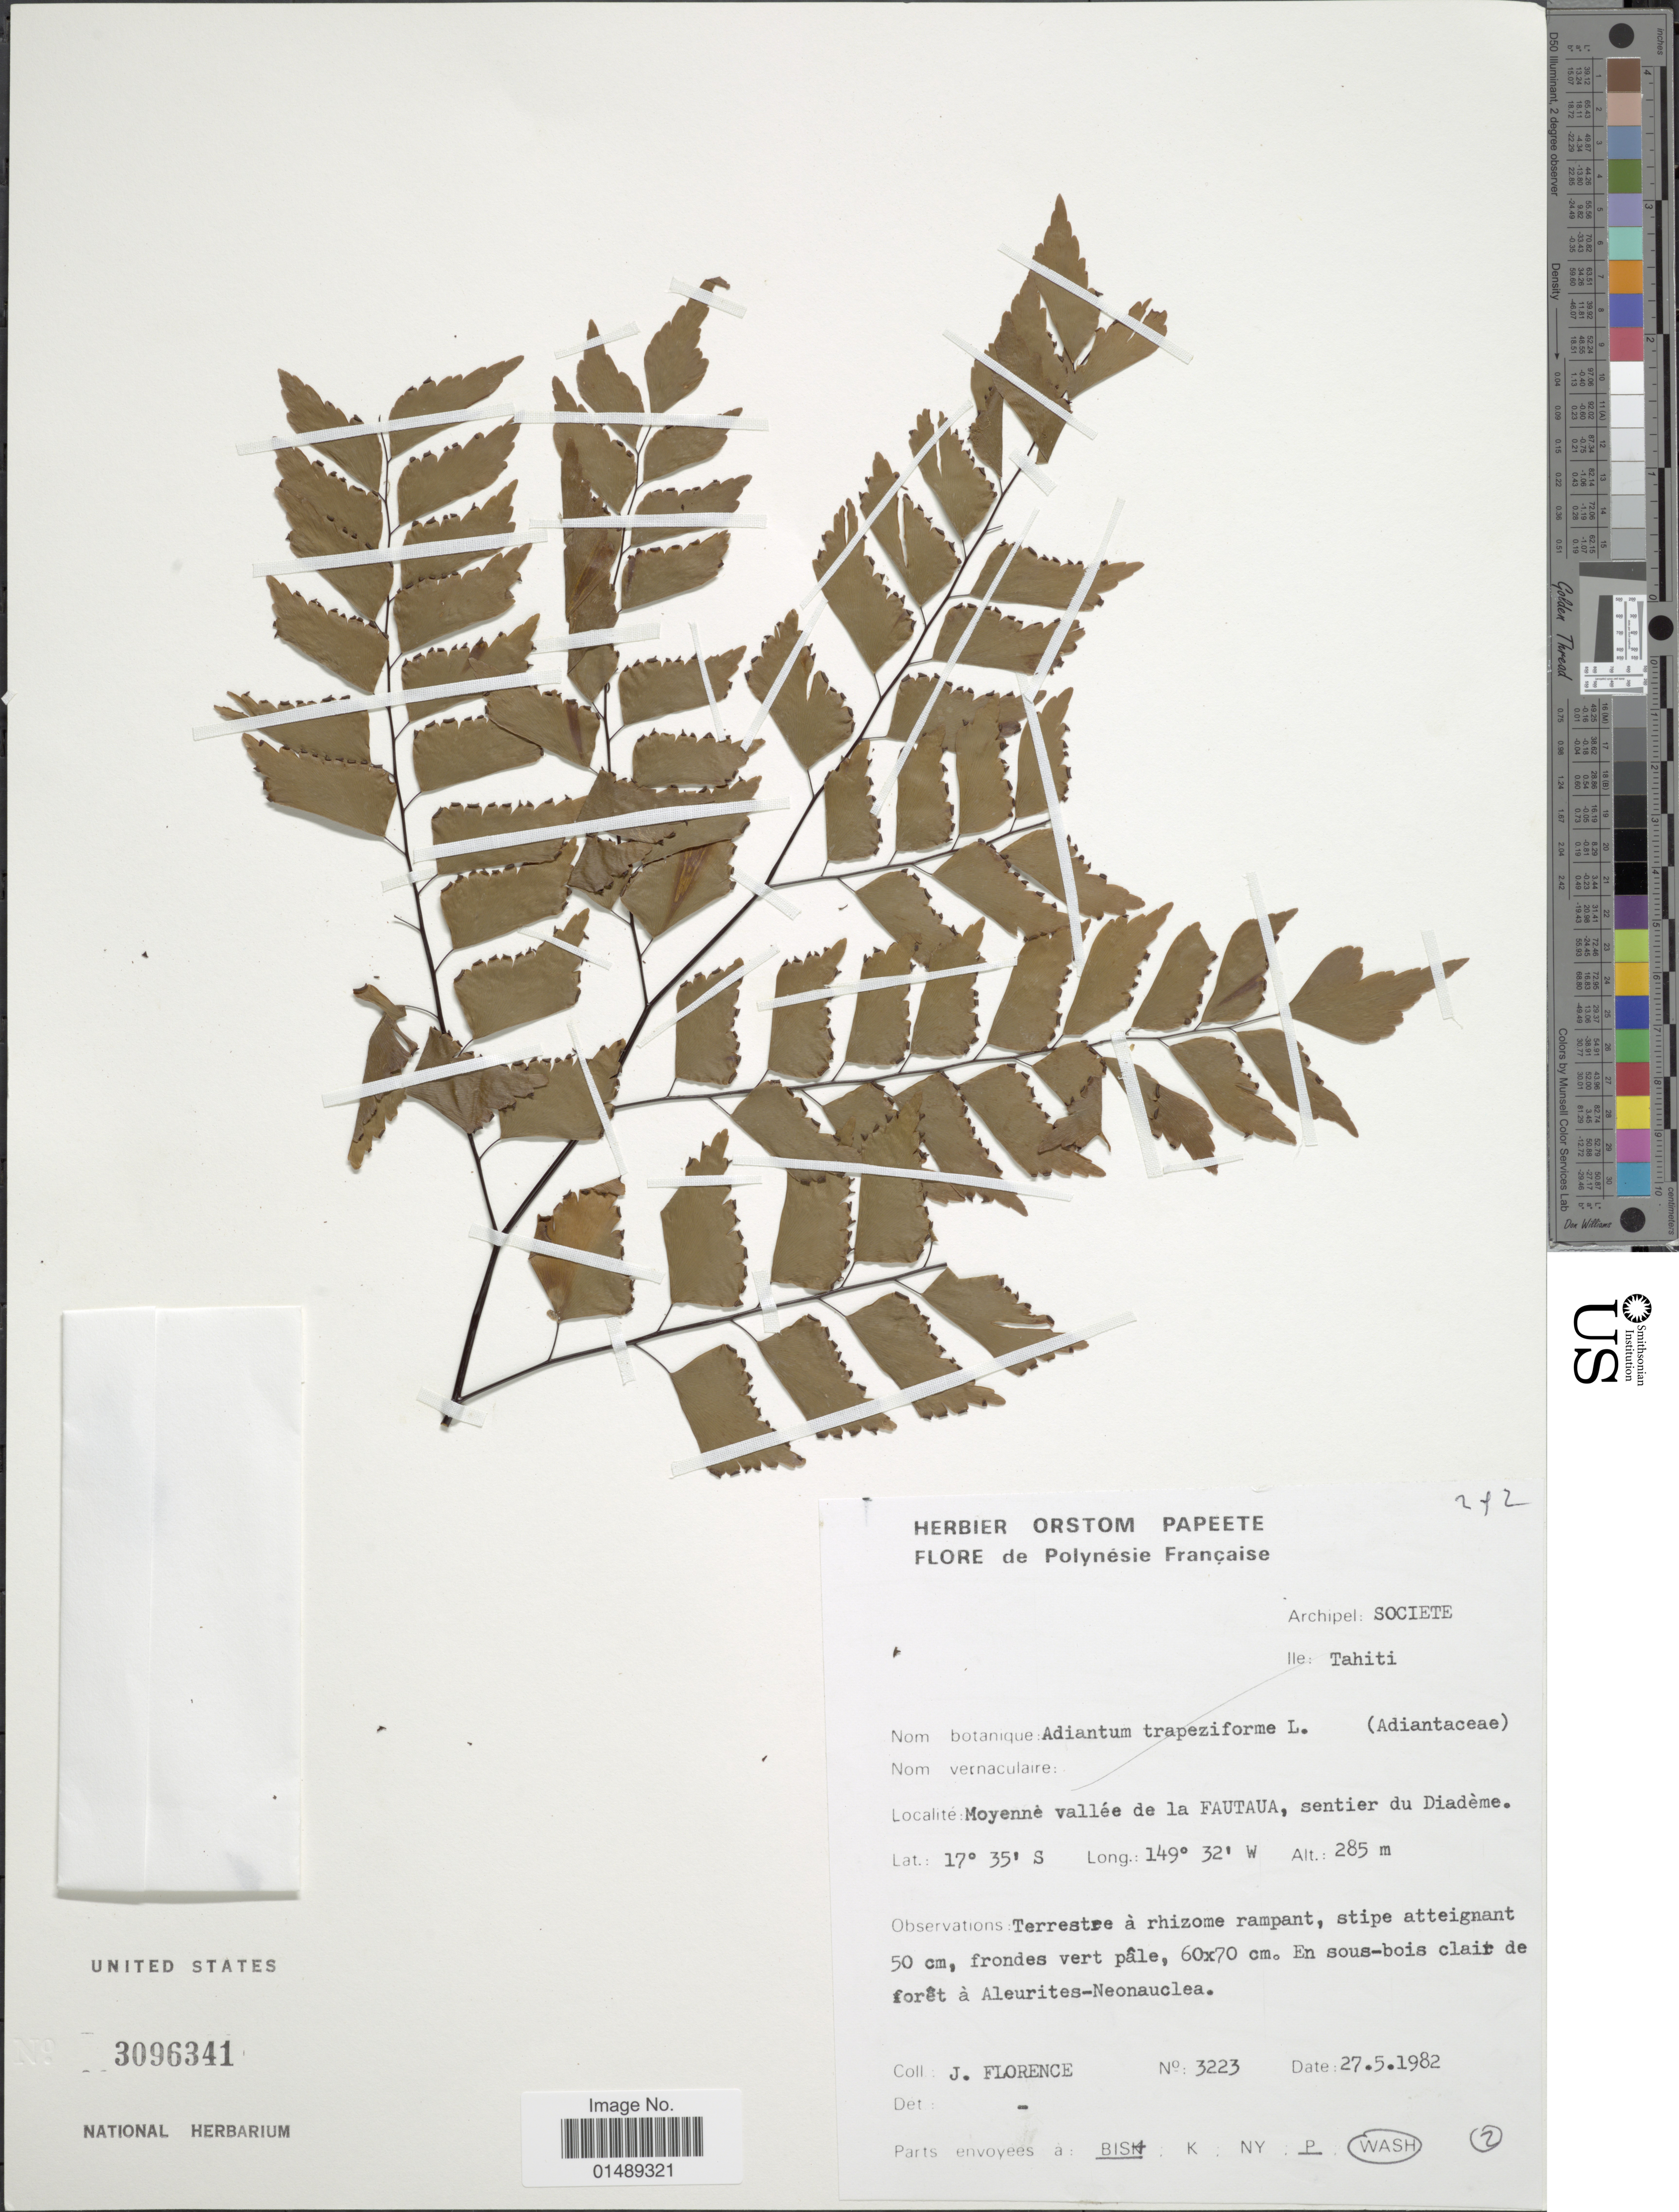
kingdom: Plantae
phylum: Tracheophyta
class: Polypodiopsida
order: Polypodiales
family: Pteridaceae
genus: Adiantum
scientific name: Adiantum trapeziforme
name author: L.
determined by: Florence, J.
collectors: J. Florence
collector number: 3223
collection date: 1982-05-27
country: French Polynesia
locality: French Polynesia, Archipel: Societe, Ile: Tahiti, Moyenne vallee de la Fautaua, sentier du Diademe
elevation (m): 285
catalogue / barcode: US 3096341